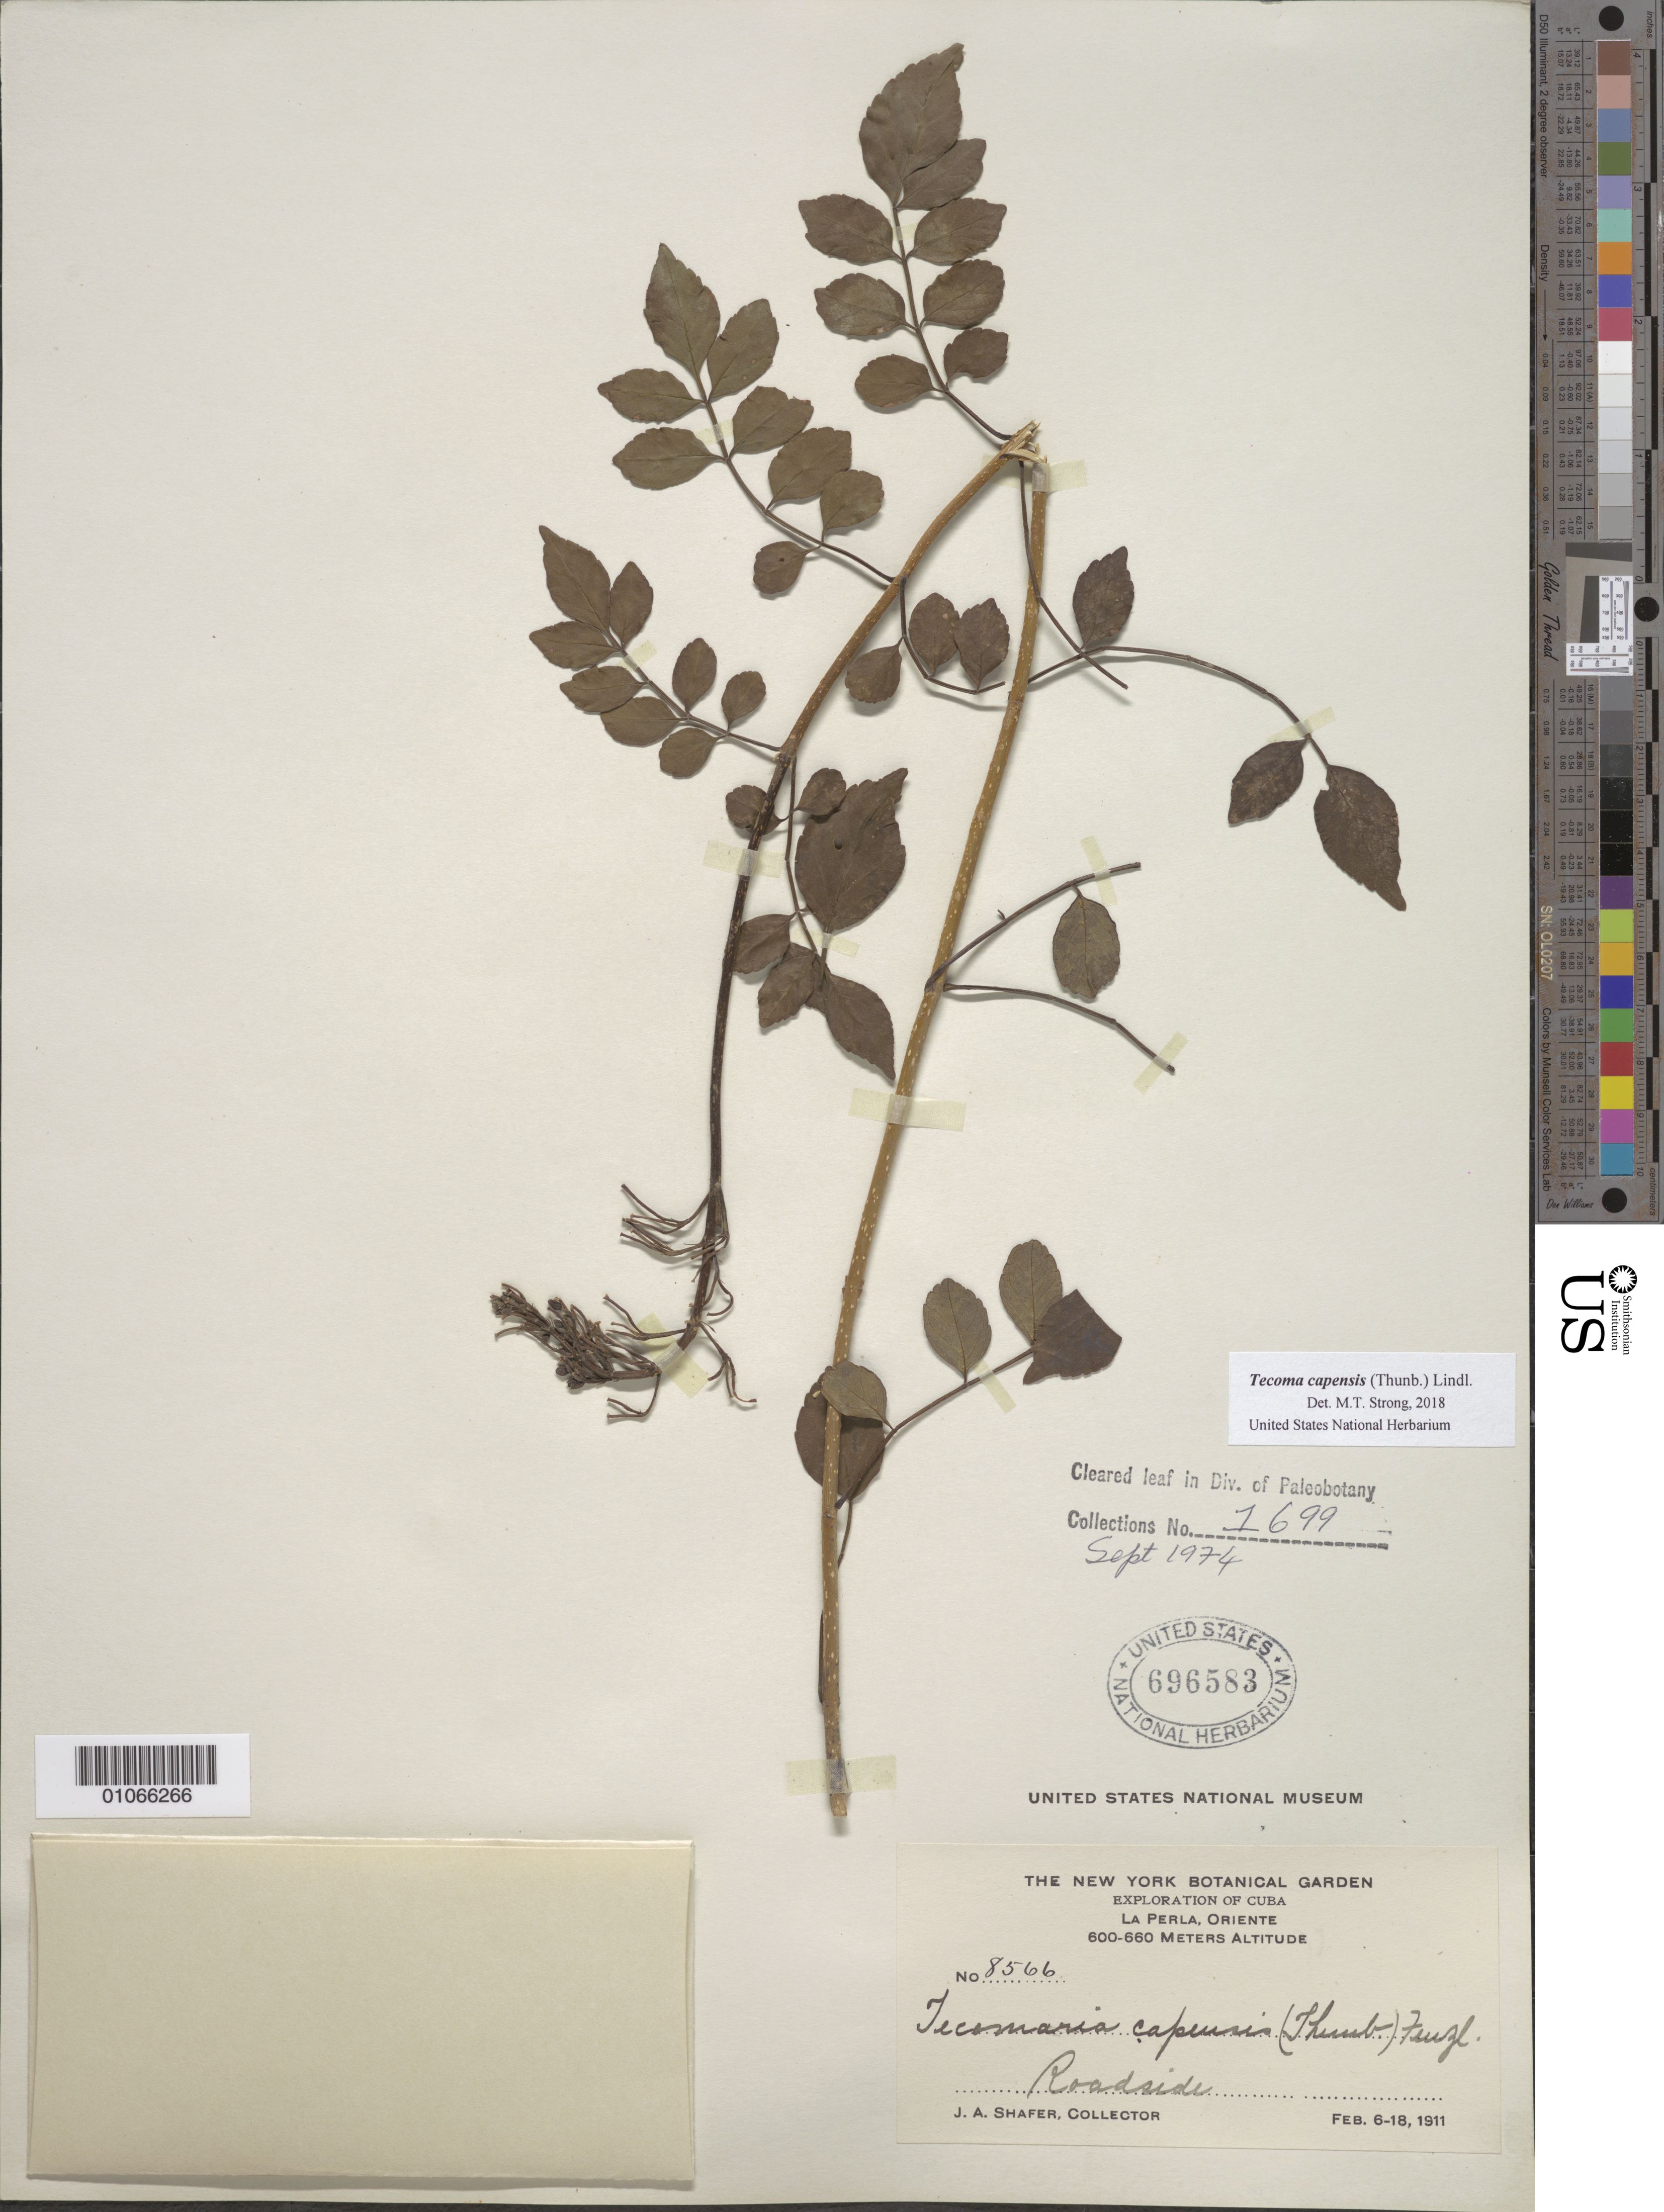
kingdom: Plantae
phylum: Tracheophyta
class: Magnoliopsida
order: Lamiales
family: Bignoniaceae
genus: Tecoma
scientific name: Tecoma capensis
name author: (Thunb.) Lindl.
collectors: J. A. Shafer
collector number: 8566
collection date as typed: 06 Feb 1911 to 18 Feb 1911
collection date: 1911-02-06/1911-02-18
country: Cuba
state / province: Oriente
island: Cuba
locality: Roadside, La Perla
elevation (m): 600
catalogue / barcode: US 696583